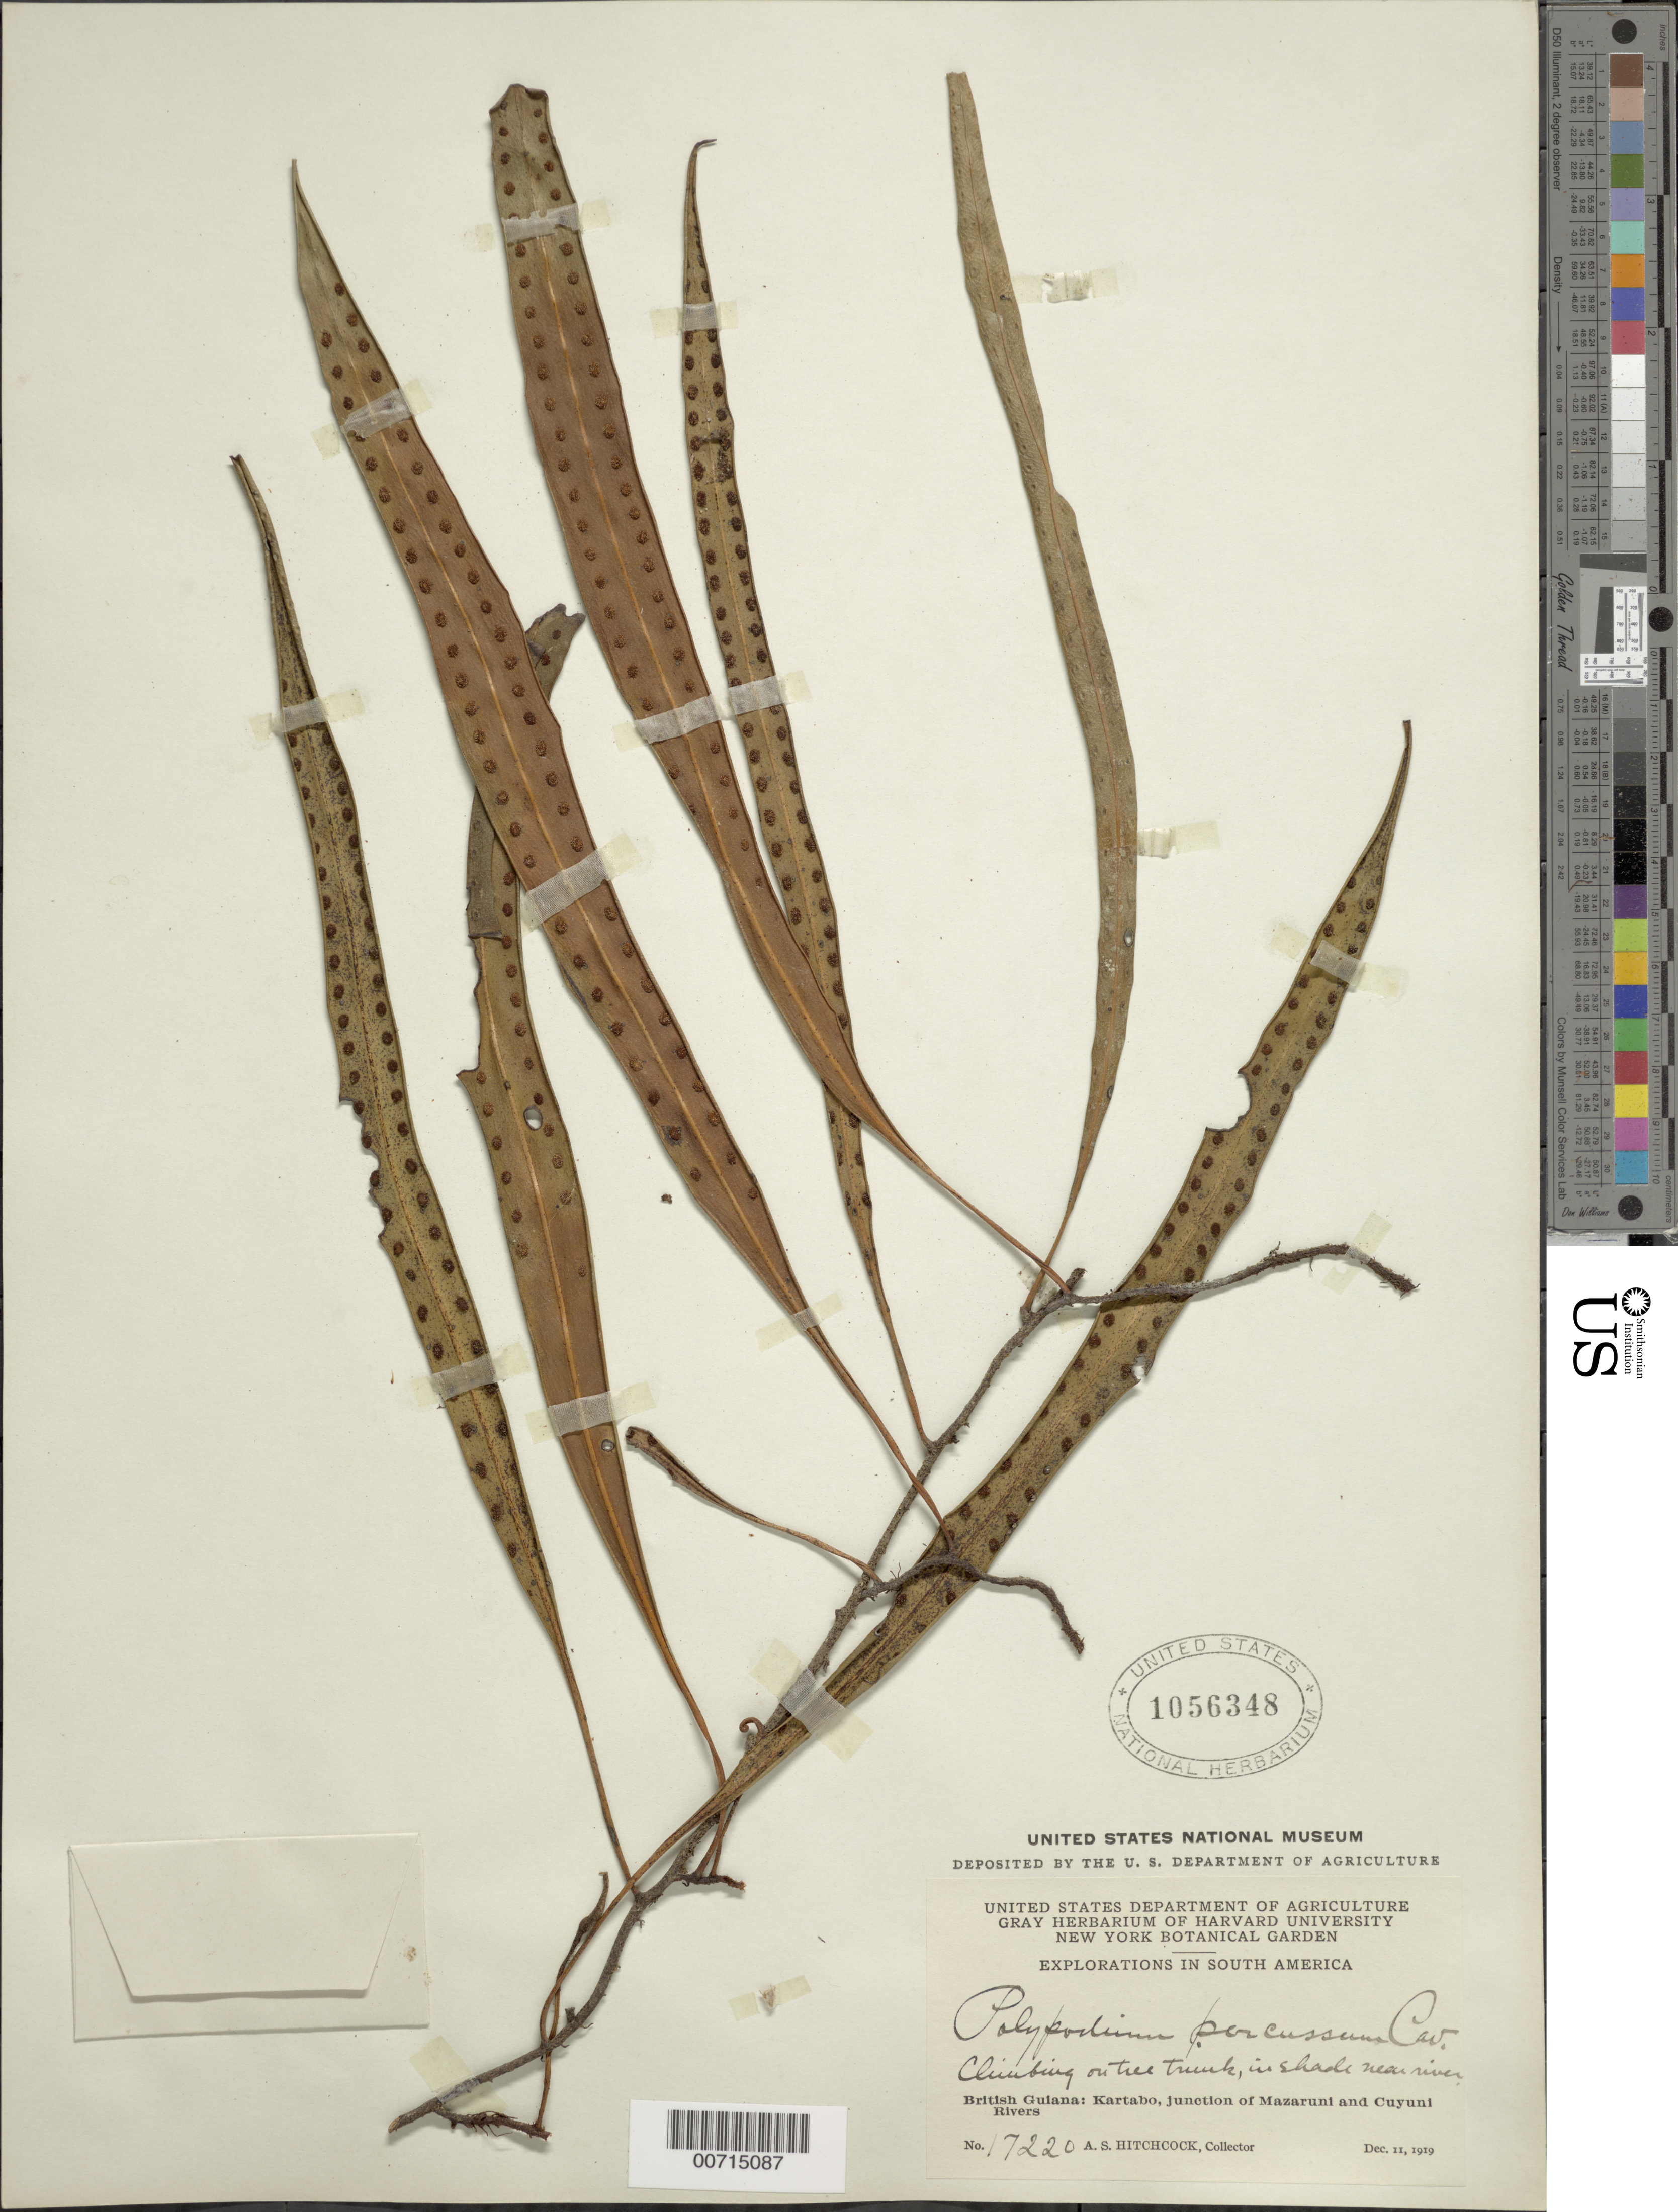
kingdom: Plantae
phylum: Tracheophyta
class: Polypodiopsida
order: Polypodiales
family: Polypodiaceae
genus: Microgramma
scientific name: Microgramma percussa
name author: (Cav.) de la Sota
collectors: A. S. Hitchcock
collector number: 17220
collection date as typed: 11-Dec-19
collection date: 1919-12-11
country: Guyana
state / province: Cuyuni-Mazaruni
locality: Kartabo Station, junction of Mazaruni and Cuyuni Rivers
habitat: Shade near river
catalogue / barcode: US 1056348